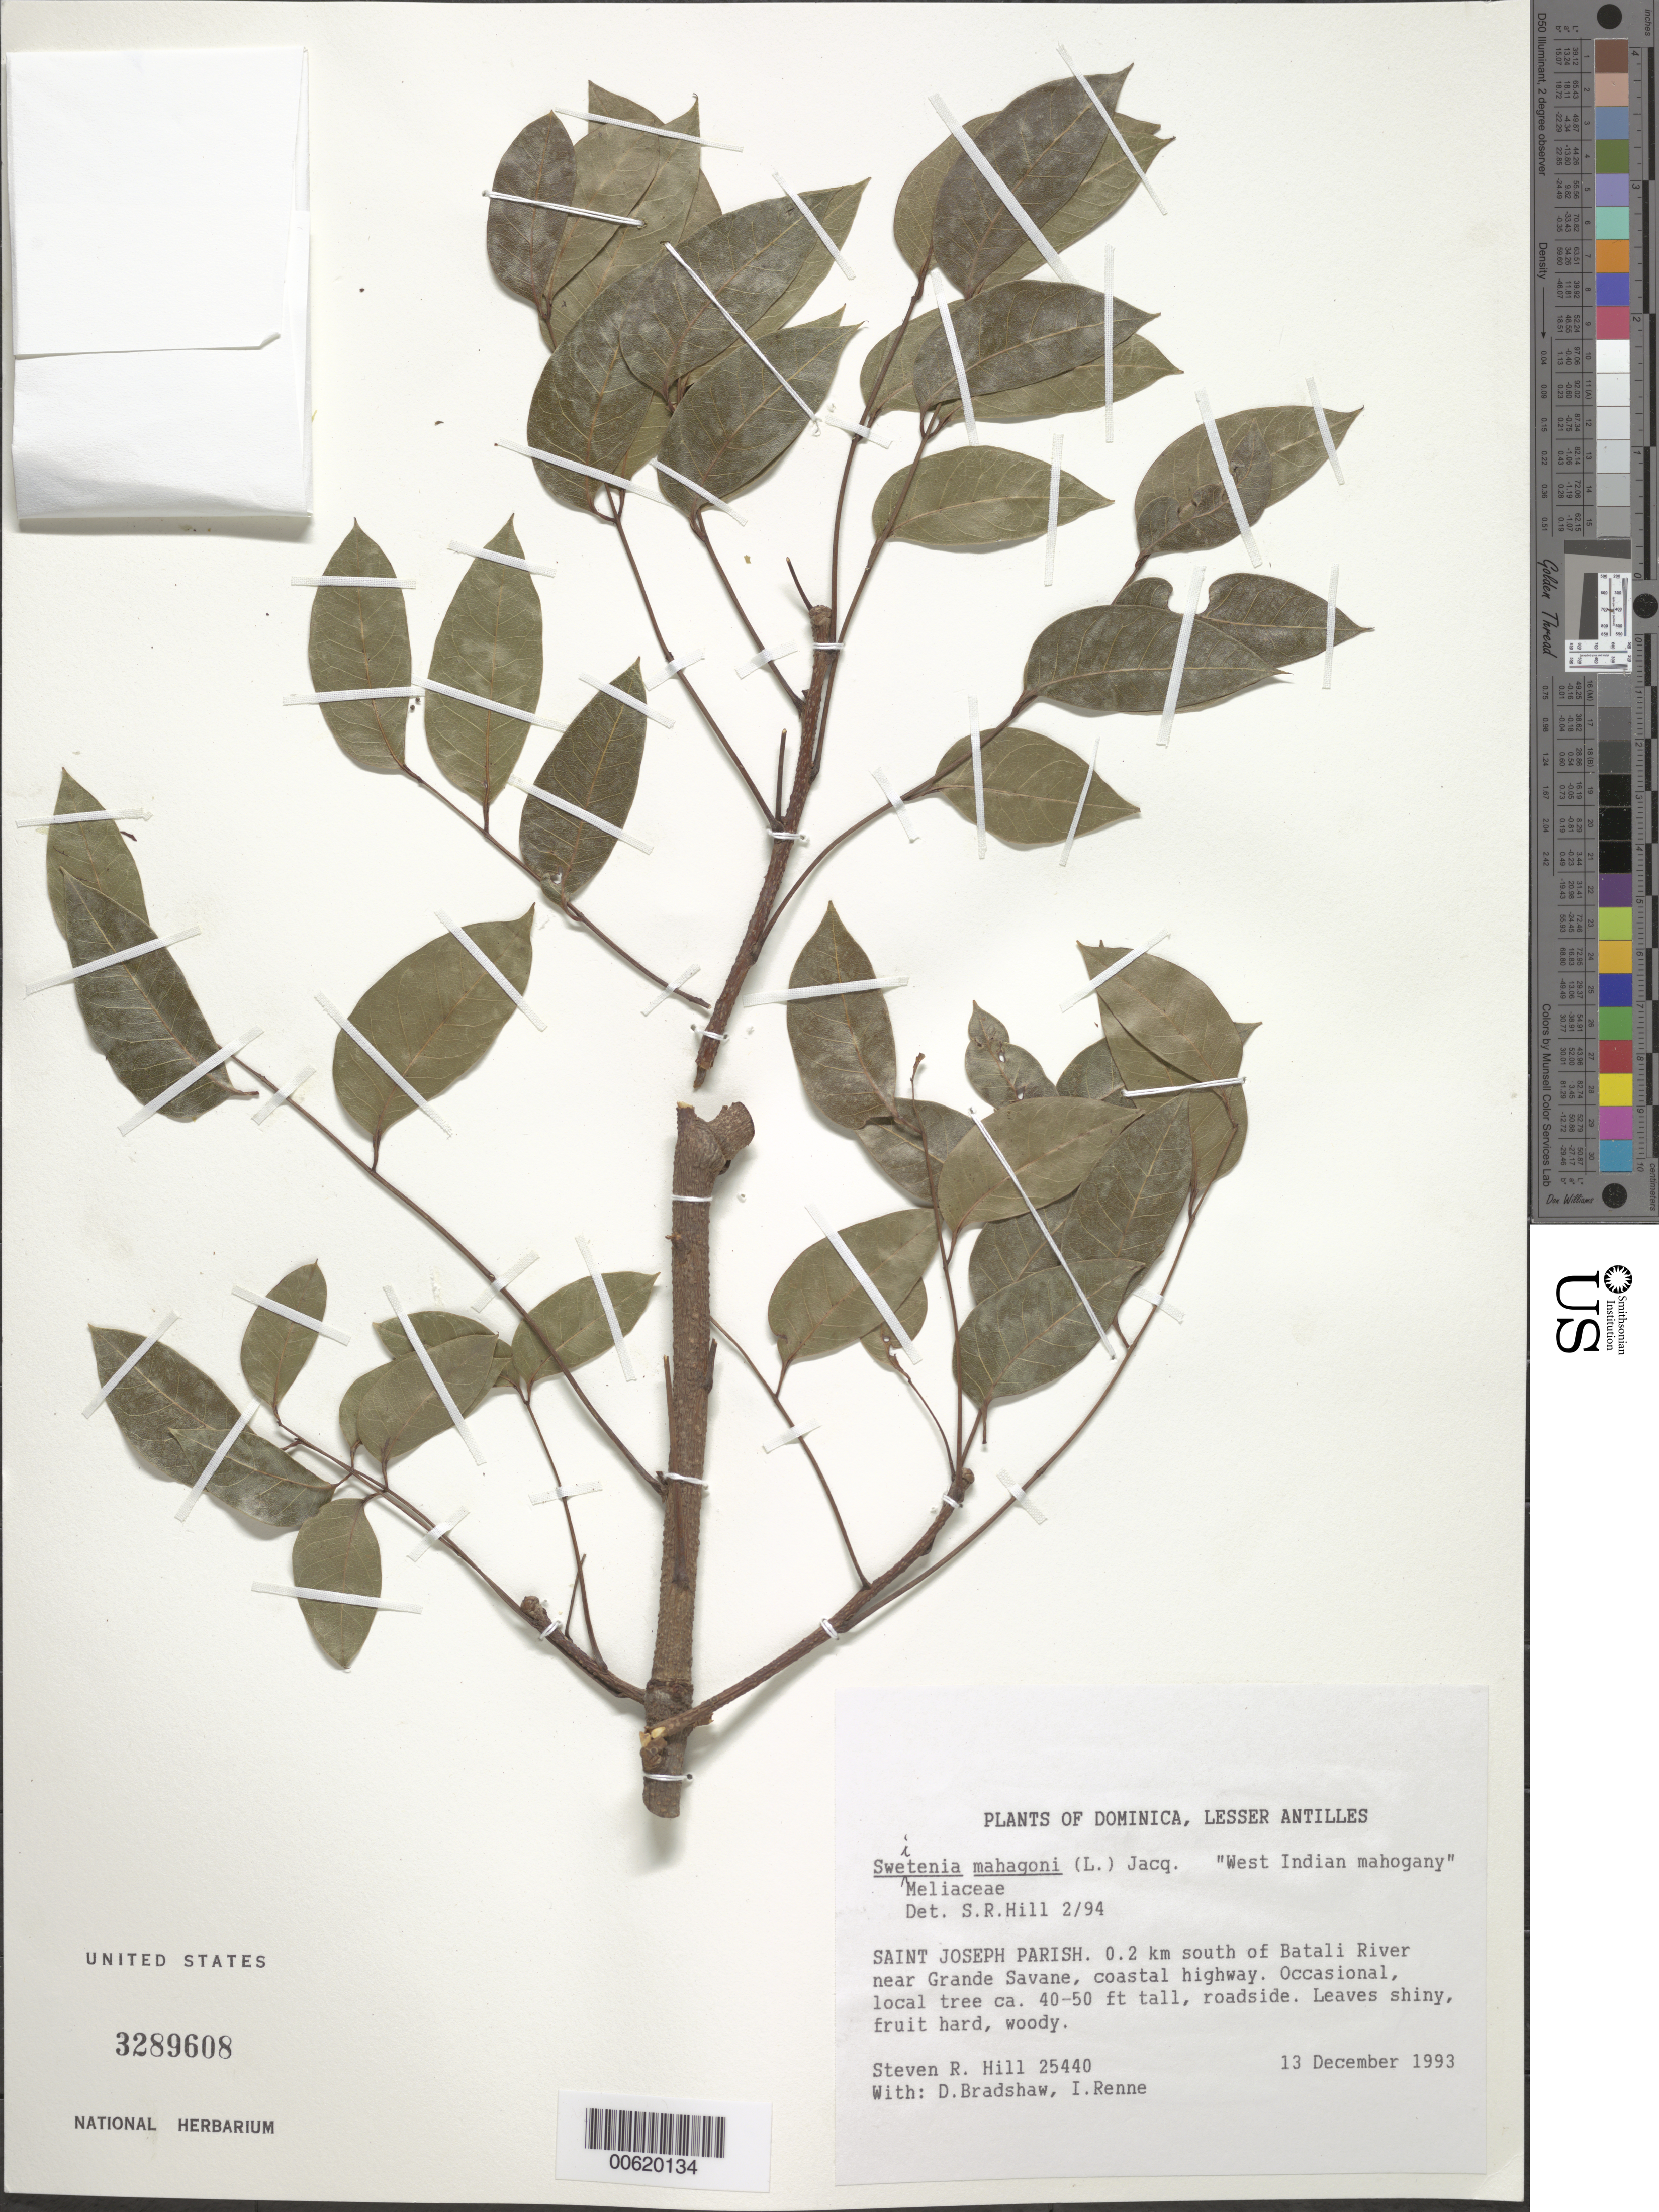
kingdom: Plantae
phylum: Tracheophyta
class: Magnoliopsida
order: Sapindales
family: Meliaceae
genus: Swietenia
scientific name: Swietenia mahagoni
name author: (L.) Jacq.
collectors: S. R. Hill, D. Bradshaw & I. Renne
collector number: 25440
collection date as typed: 13 Dec 1993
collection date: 1993-12-13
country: Dominica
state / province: St. Joseph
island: Dominica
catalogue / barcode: US 3289608